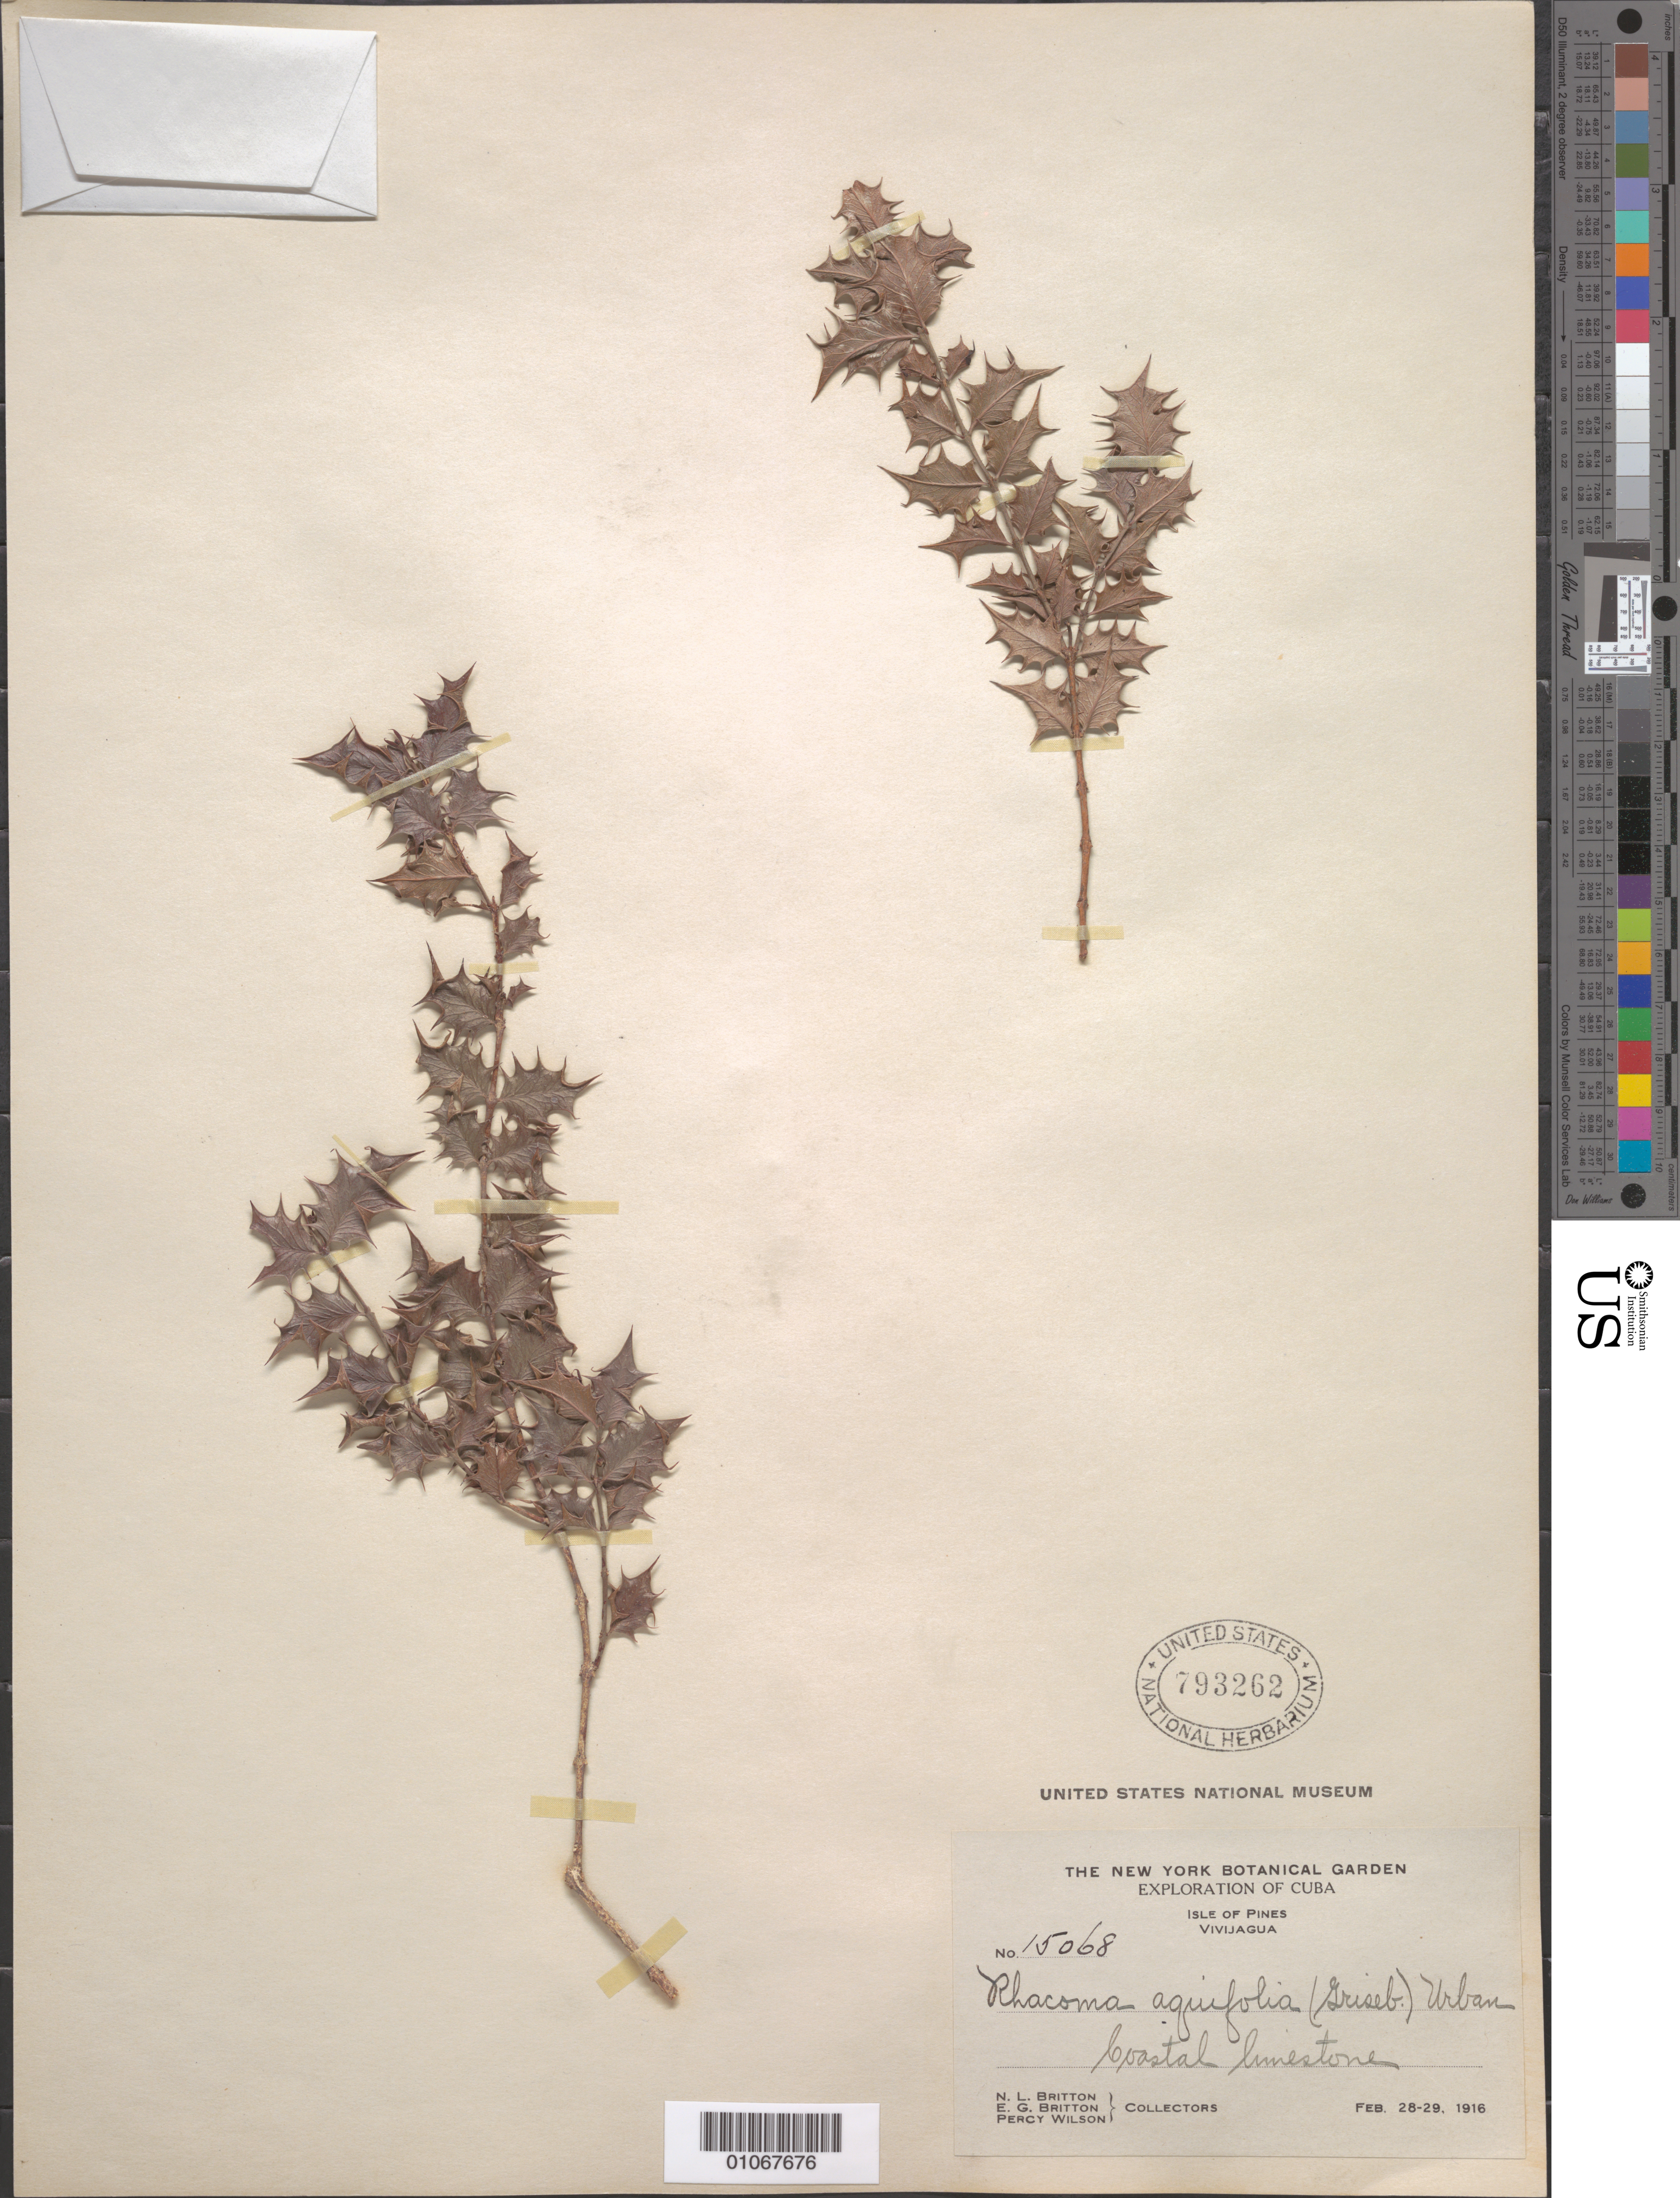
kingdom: Plantae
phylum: Tracheophyta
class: Magnoliopsida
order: Celastrales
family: Celastraceae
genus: Crossopetalum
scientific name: Crossopetalum aquifolium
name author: (Griseb.) Hitchc.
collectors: N. Britton, E. G. Britton & P. Wilson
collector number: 15068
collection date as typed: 28 Feb 1916 to 29 Feb 1916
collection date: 1916-02-28/1916-02-29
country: Cuba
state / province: Isla de La Juventud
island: Isla de la Juventud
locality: Vivijagua, Coastal limestone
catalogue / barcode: US 793262